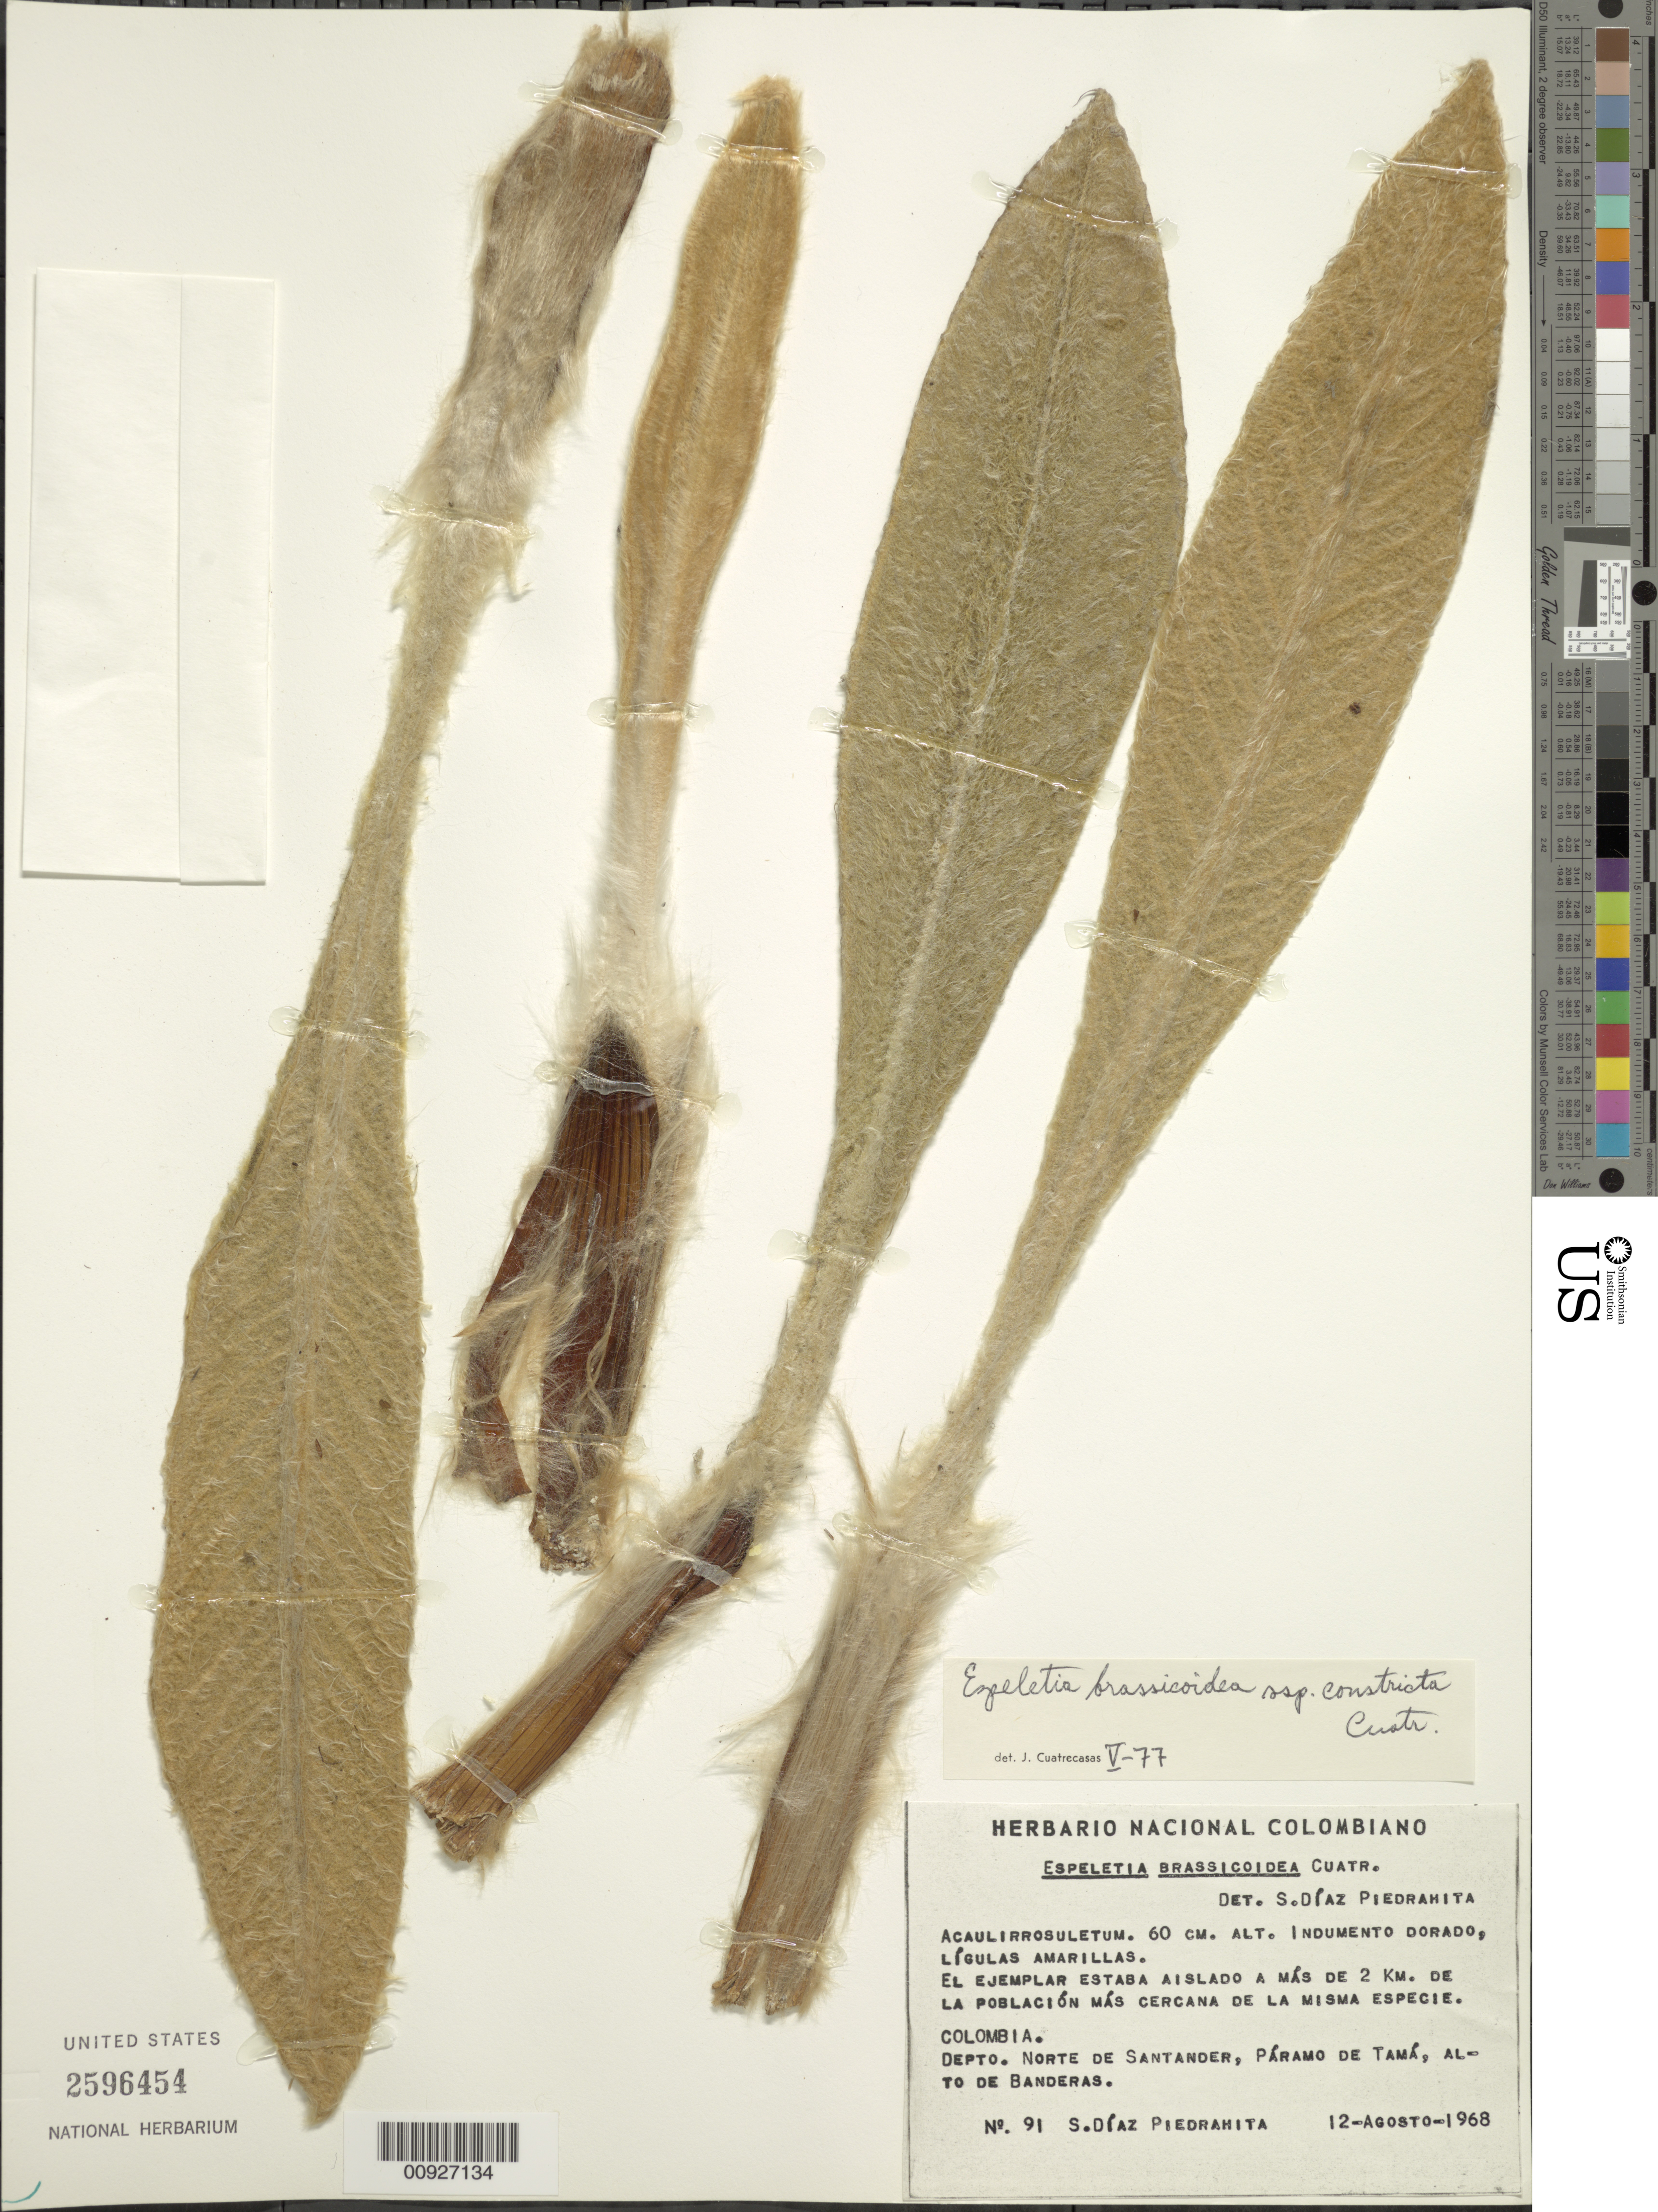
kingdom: Plantae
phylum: Tracheophyta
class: Magnoliopsida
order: Asterales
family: Asteraceae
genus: Espeletia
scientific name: Espeletia brassicoidea f. constricta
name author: Cuatrec.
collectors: S. Díaz Píedrahíta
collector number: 91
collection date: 1968-08-12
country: Colombia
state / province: Norte de Santander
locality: P. de Tamá. Alto de Banderas.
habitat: El ejemplar estaba aislado a más de 2 km. de la población más cercana de la misma especie.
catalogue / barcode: US 2596454